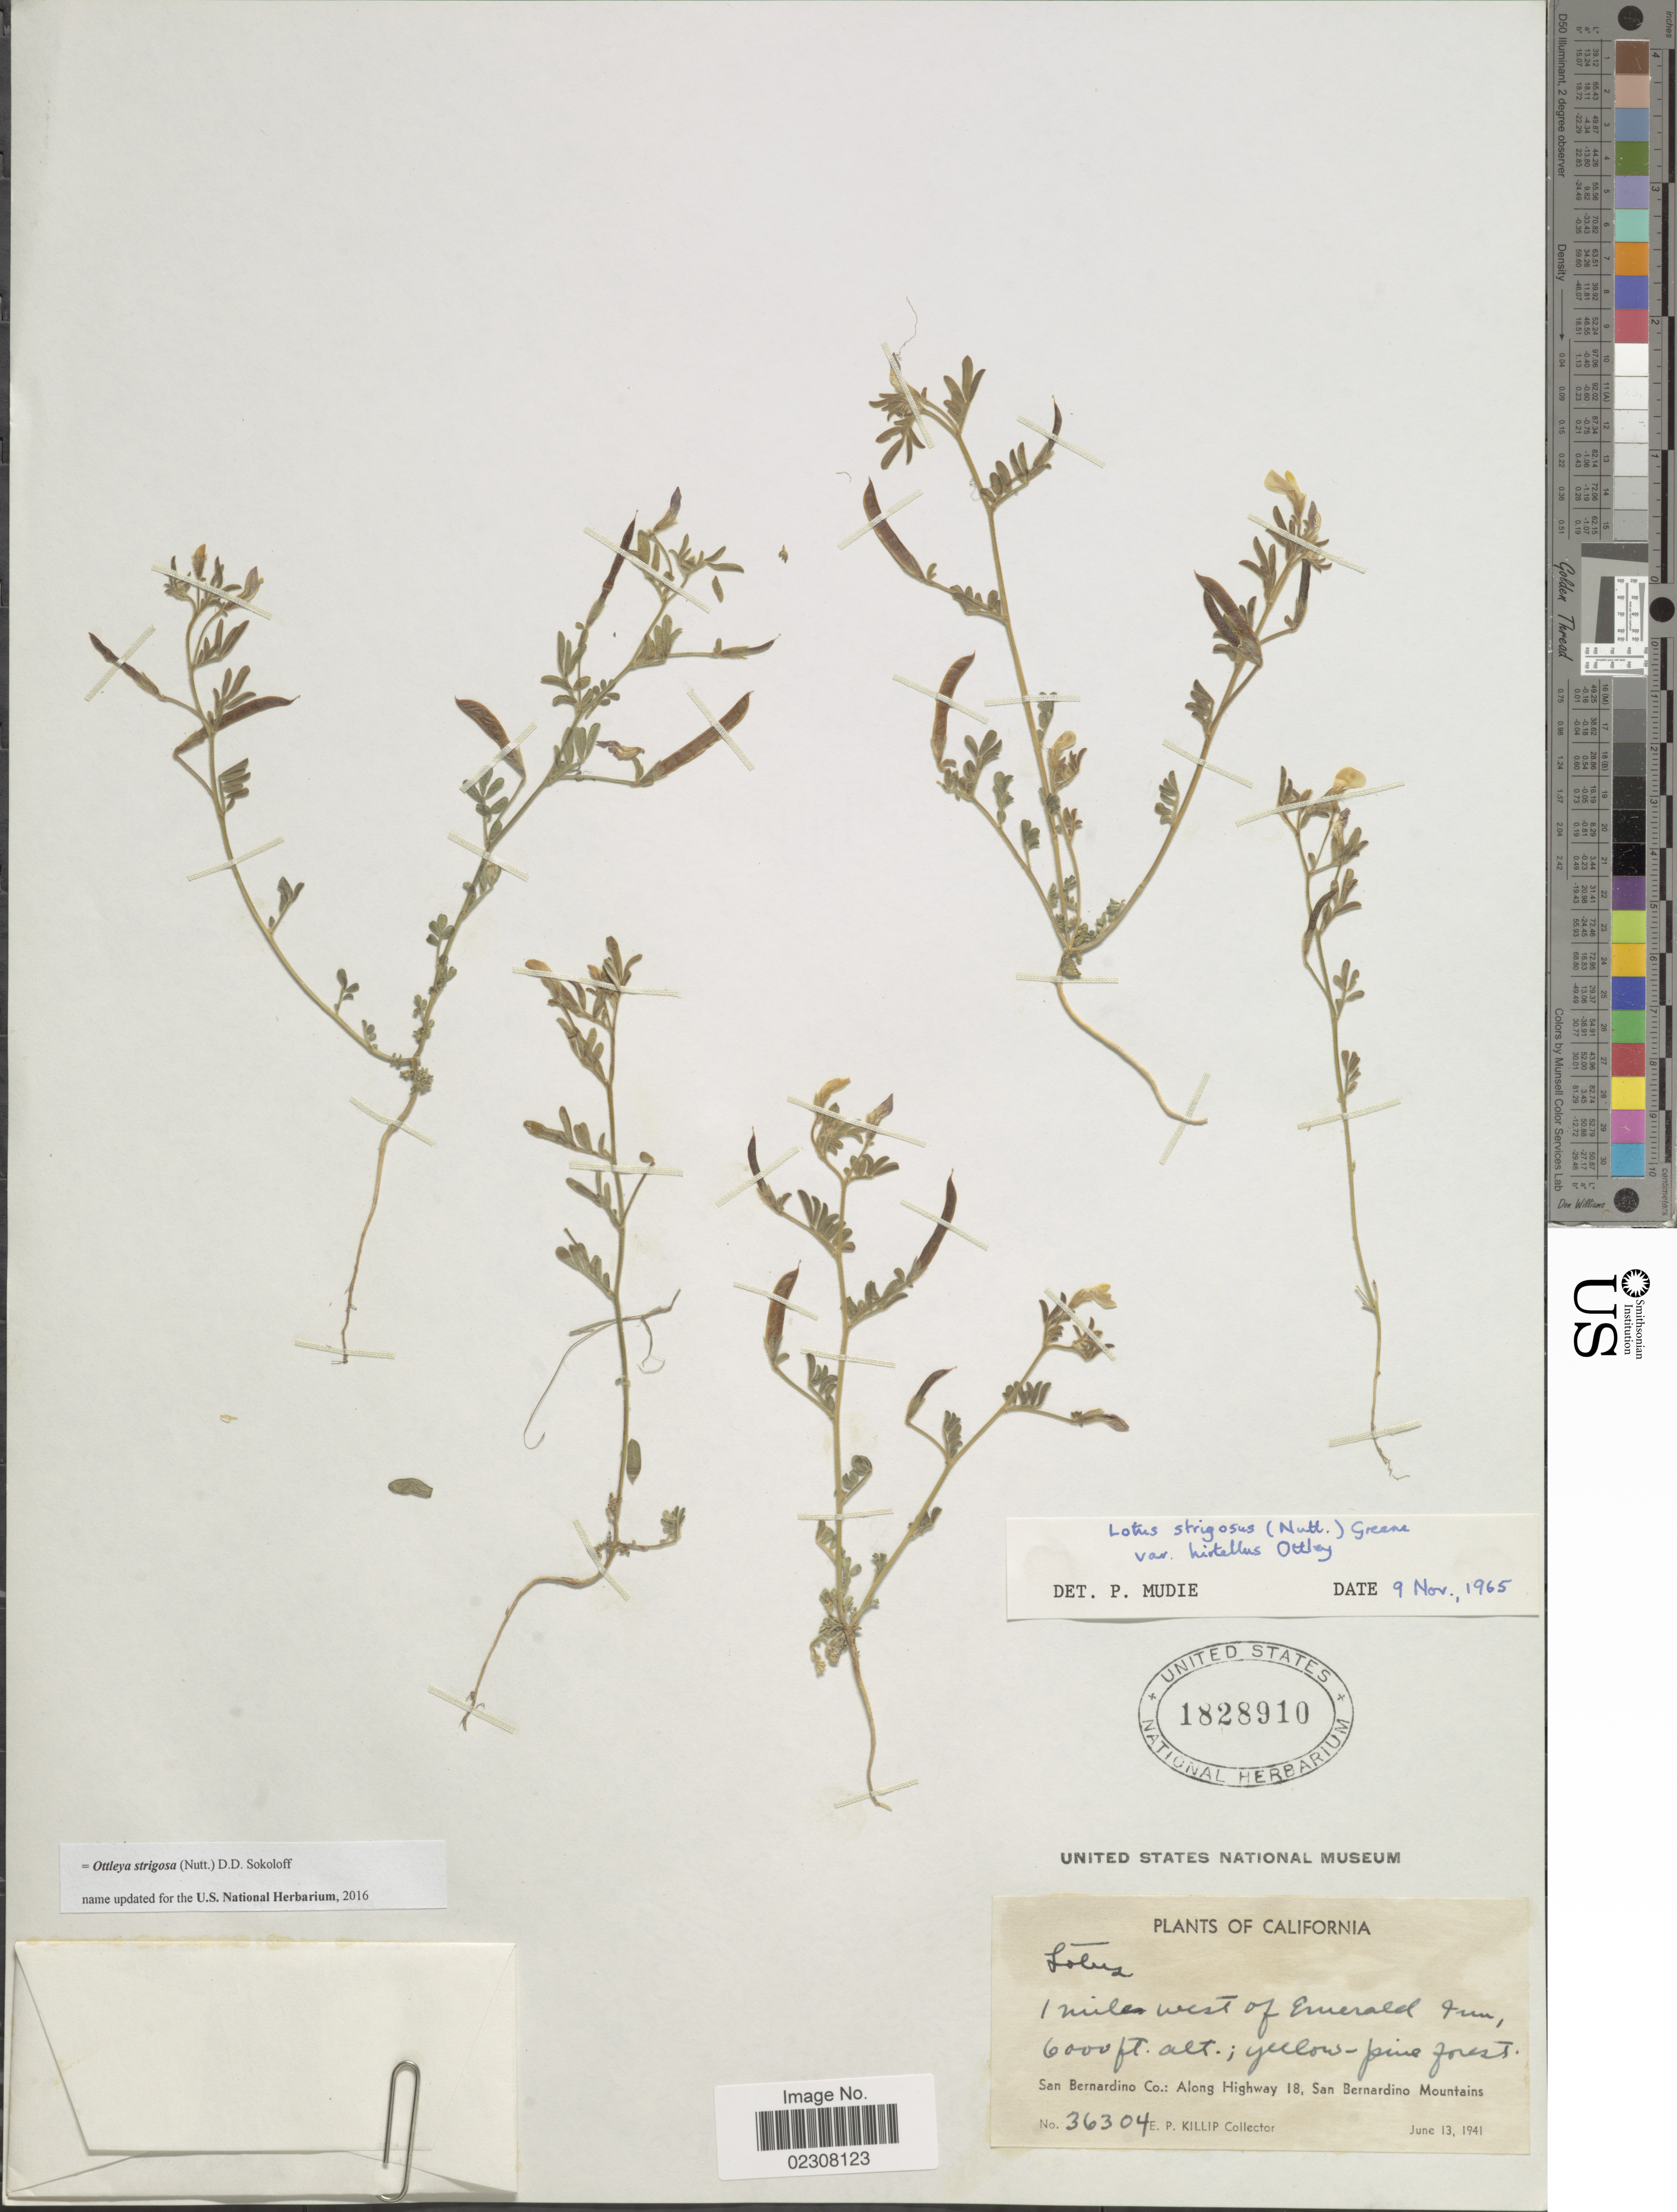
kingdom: Plantae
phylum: Tracheophyta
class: Magnoliopsida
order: Fabales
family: Fabaceae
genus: Ottleya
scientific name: Ottleya strigosa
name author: (Nutt.) D.D. Sokoloff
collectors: E. P. Killip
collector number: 36304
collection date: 1941-06-13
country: United States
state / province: California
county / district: San Bernardino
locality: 1 miles west of Emerald Inn, San Bernardino Co.: Along Highway 18, San Bernardino Mountains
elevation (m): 1829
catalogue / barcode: US 1828910